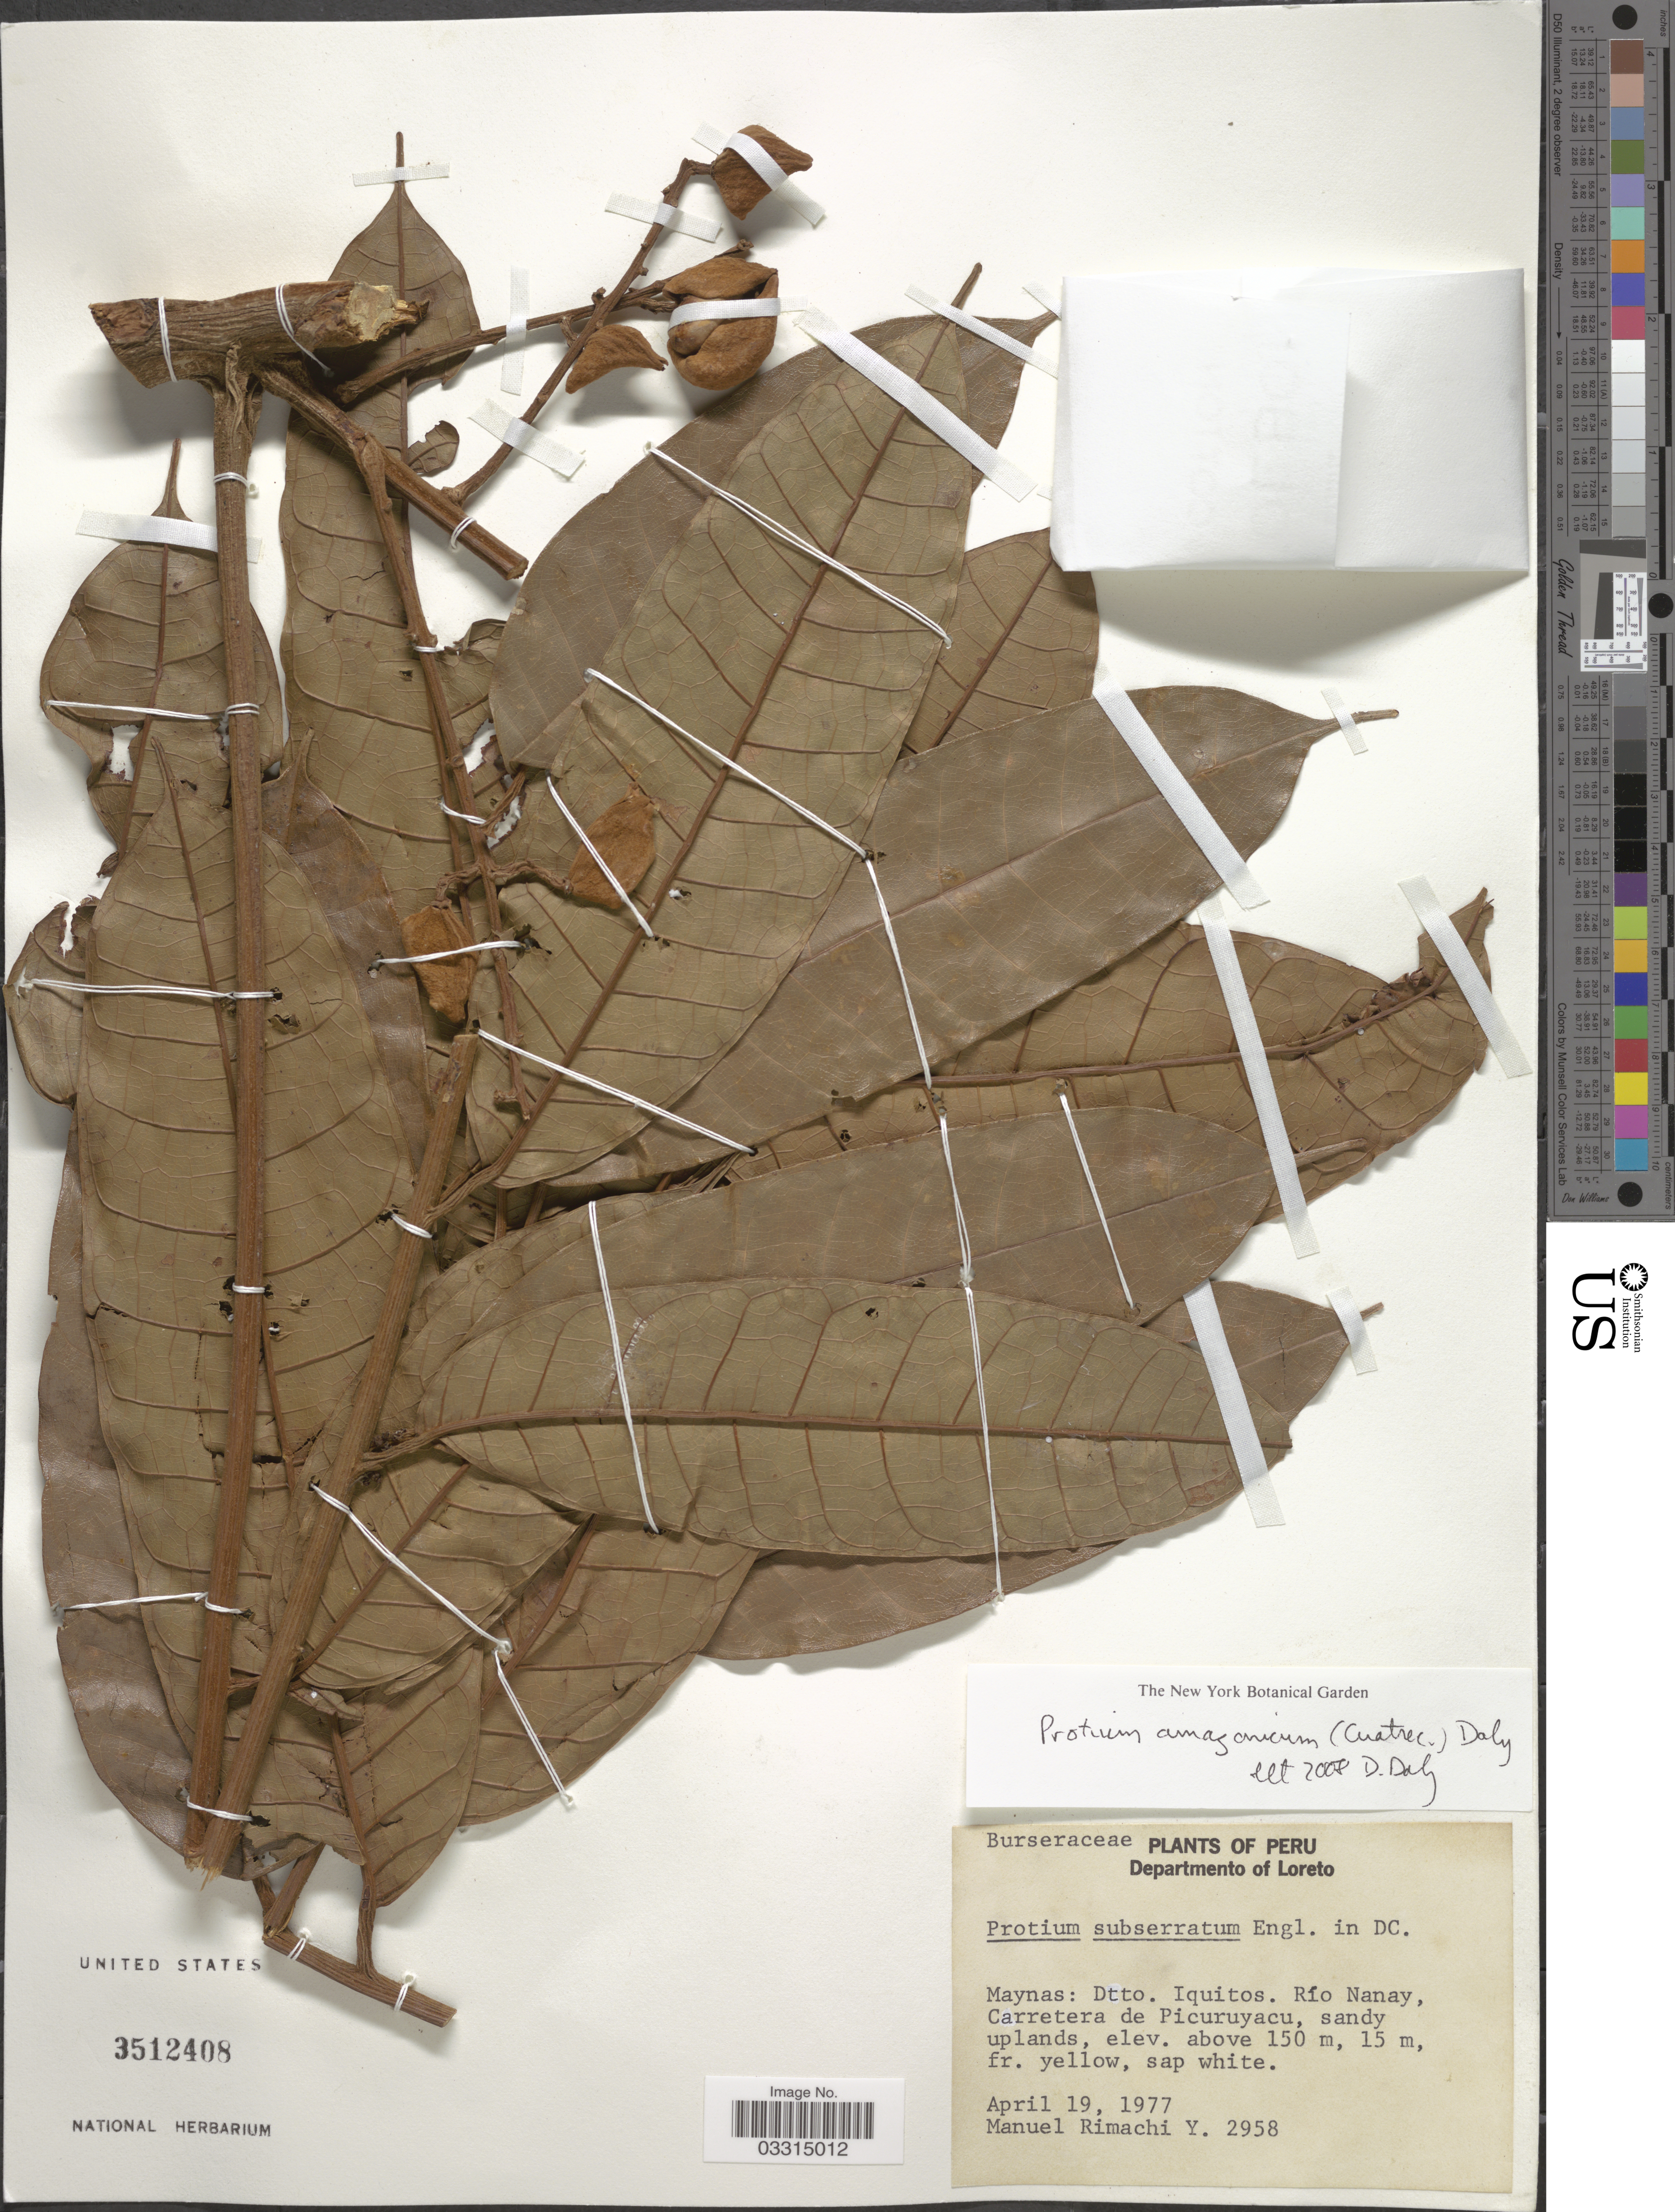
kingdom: Plantae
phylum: Tracheophyta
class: Magnoliopsida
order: Sapindales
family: Burseraceae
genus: Protium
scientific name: Protium amazonicum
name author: (Cuatrec.) Daly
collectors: M. Rimachi Y.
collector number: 2958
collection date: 1977-04-19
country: Peru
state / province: Loreto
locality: Departmento of Loreto. Maynas: Dtto. Iquitos. Río Nanay, Carretera de Picuruyacu.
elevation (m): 150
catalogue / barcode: US 3512408